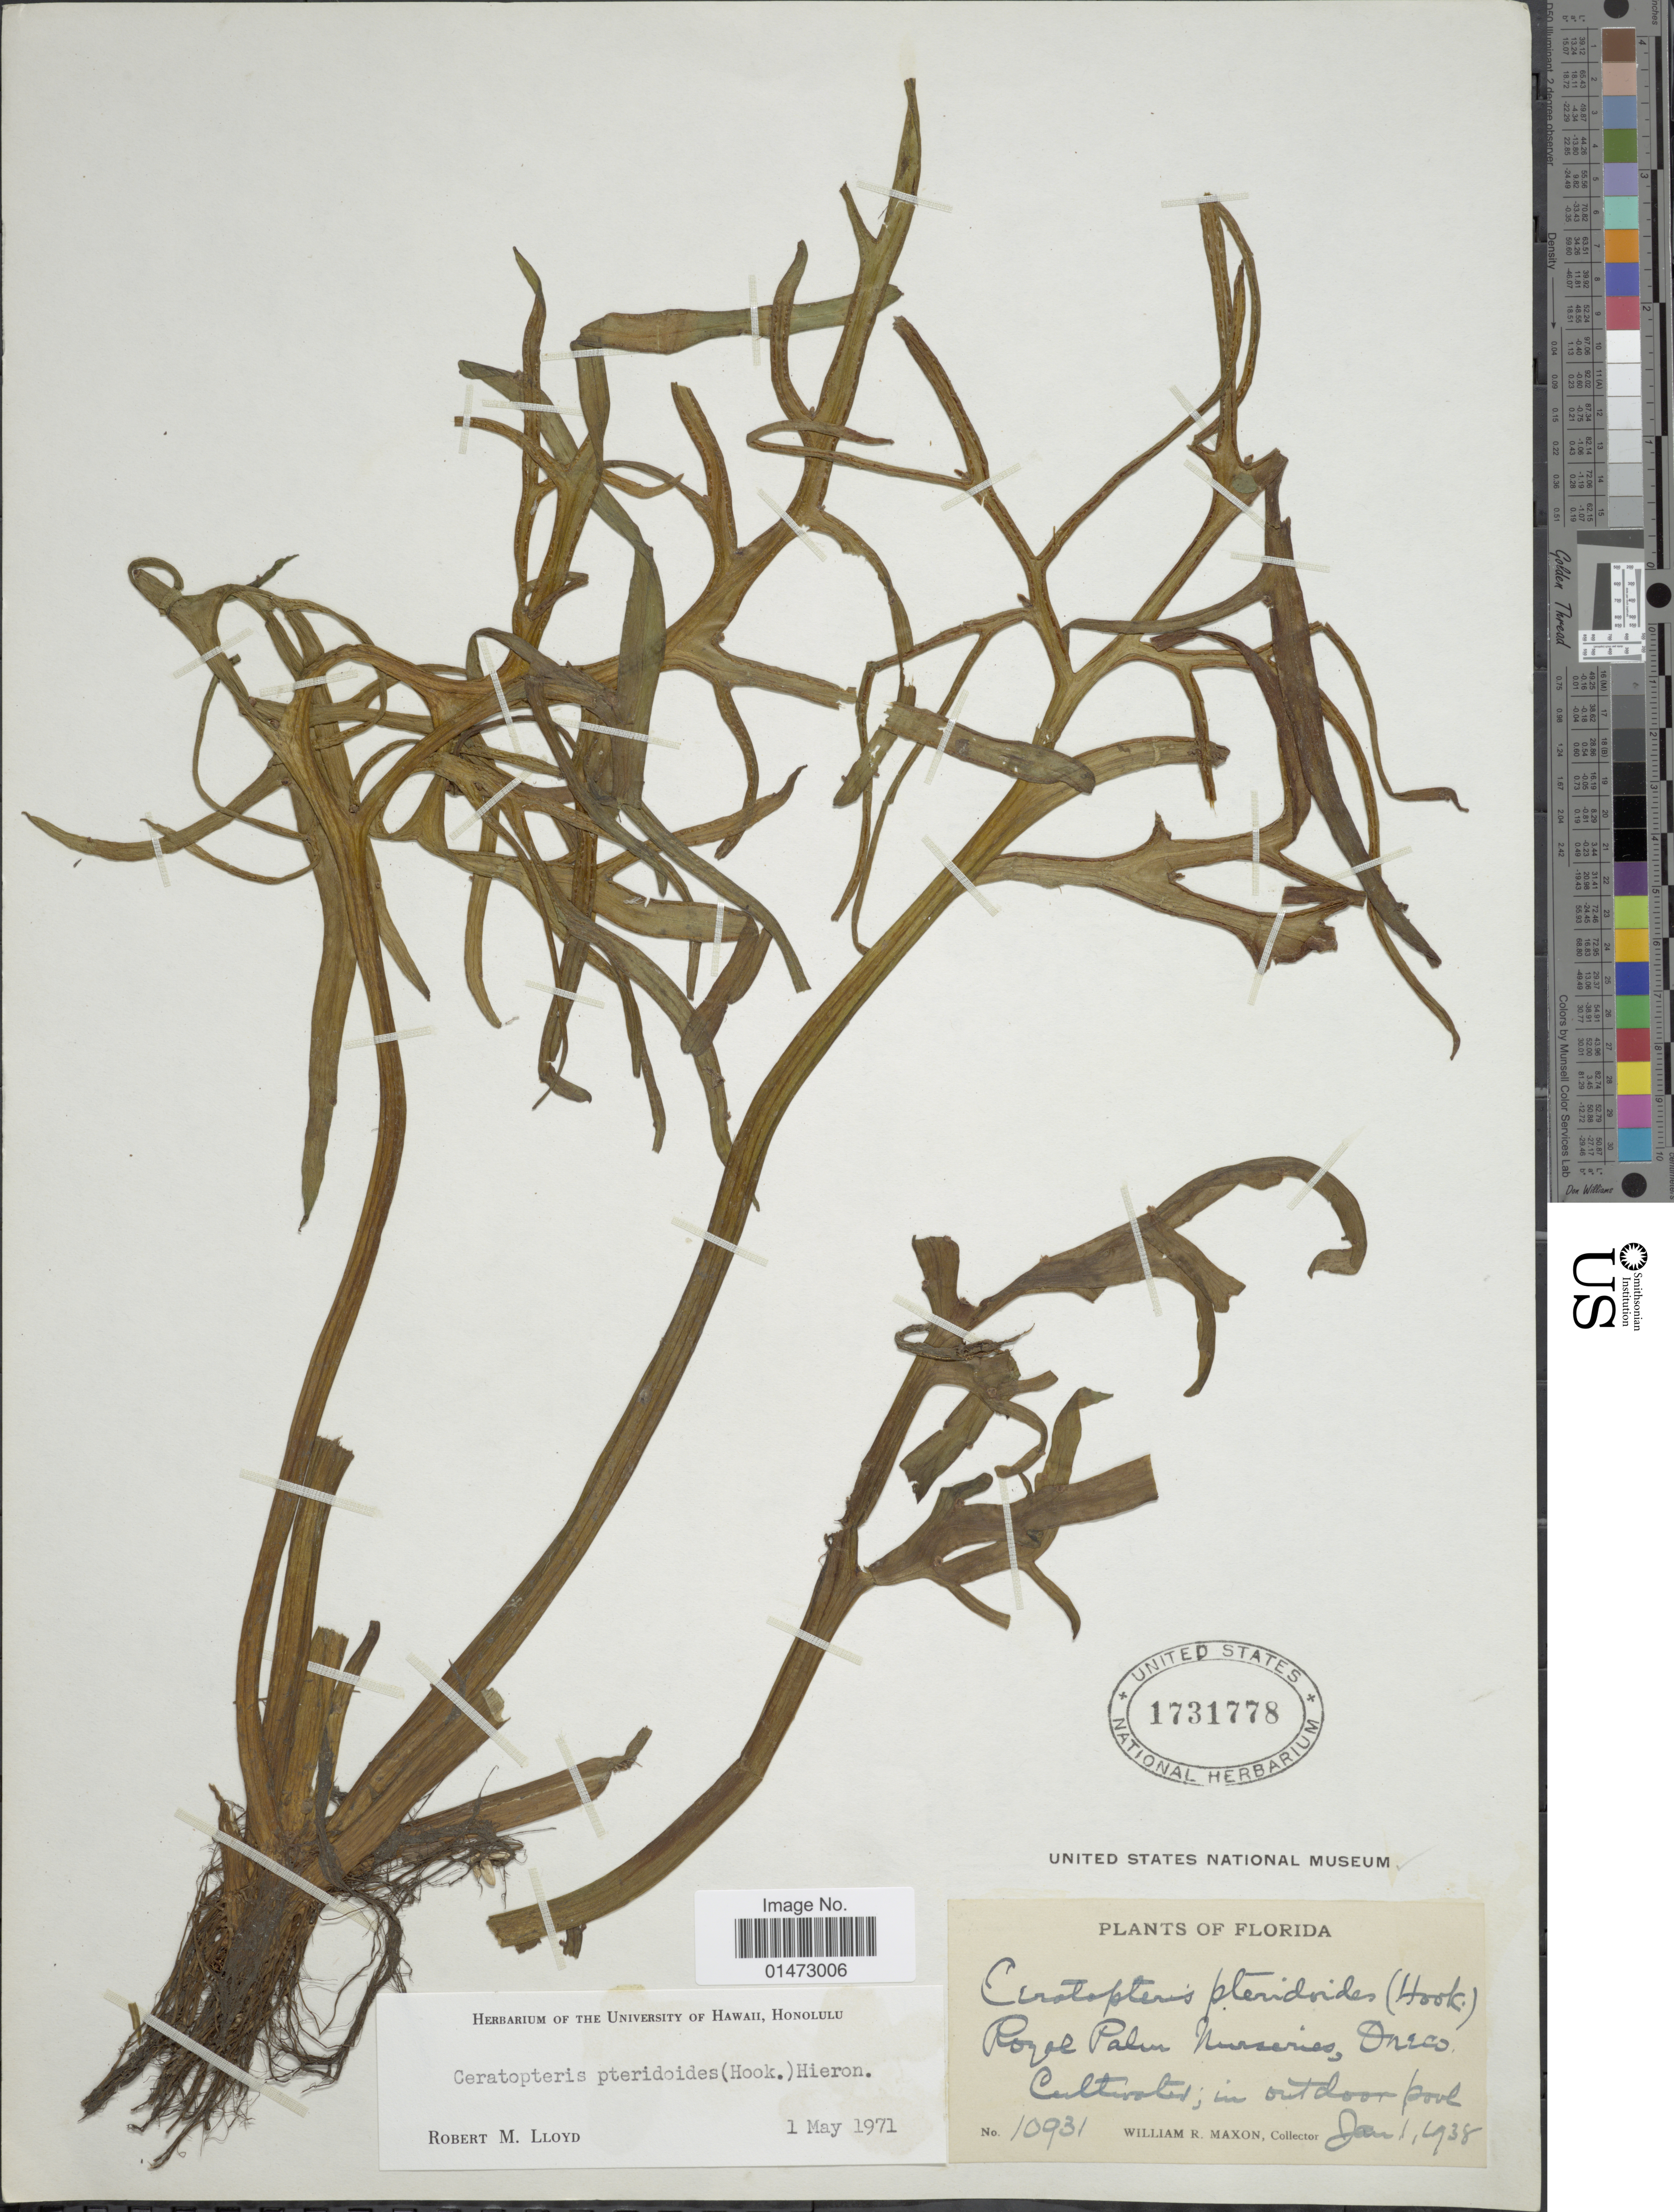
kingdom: Plantae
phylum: Tracheophyta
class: Polypodiopsida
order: Polypodiales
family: Pteridaceae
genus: Ceratopteris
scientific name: Ceratopteris pteridioides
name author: (Hook.) Hieron.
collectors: W. R. Maxon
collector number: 10931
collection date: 1938-01-01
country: United States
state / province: Florida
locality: Royal Palm Nurseries, Oneco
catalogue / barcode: US 1731778